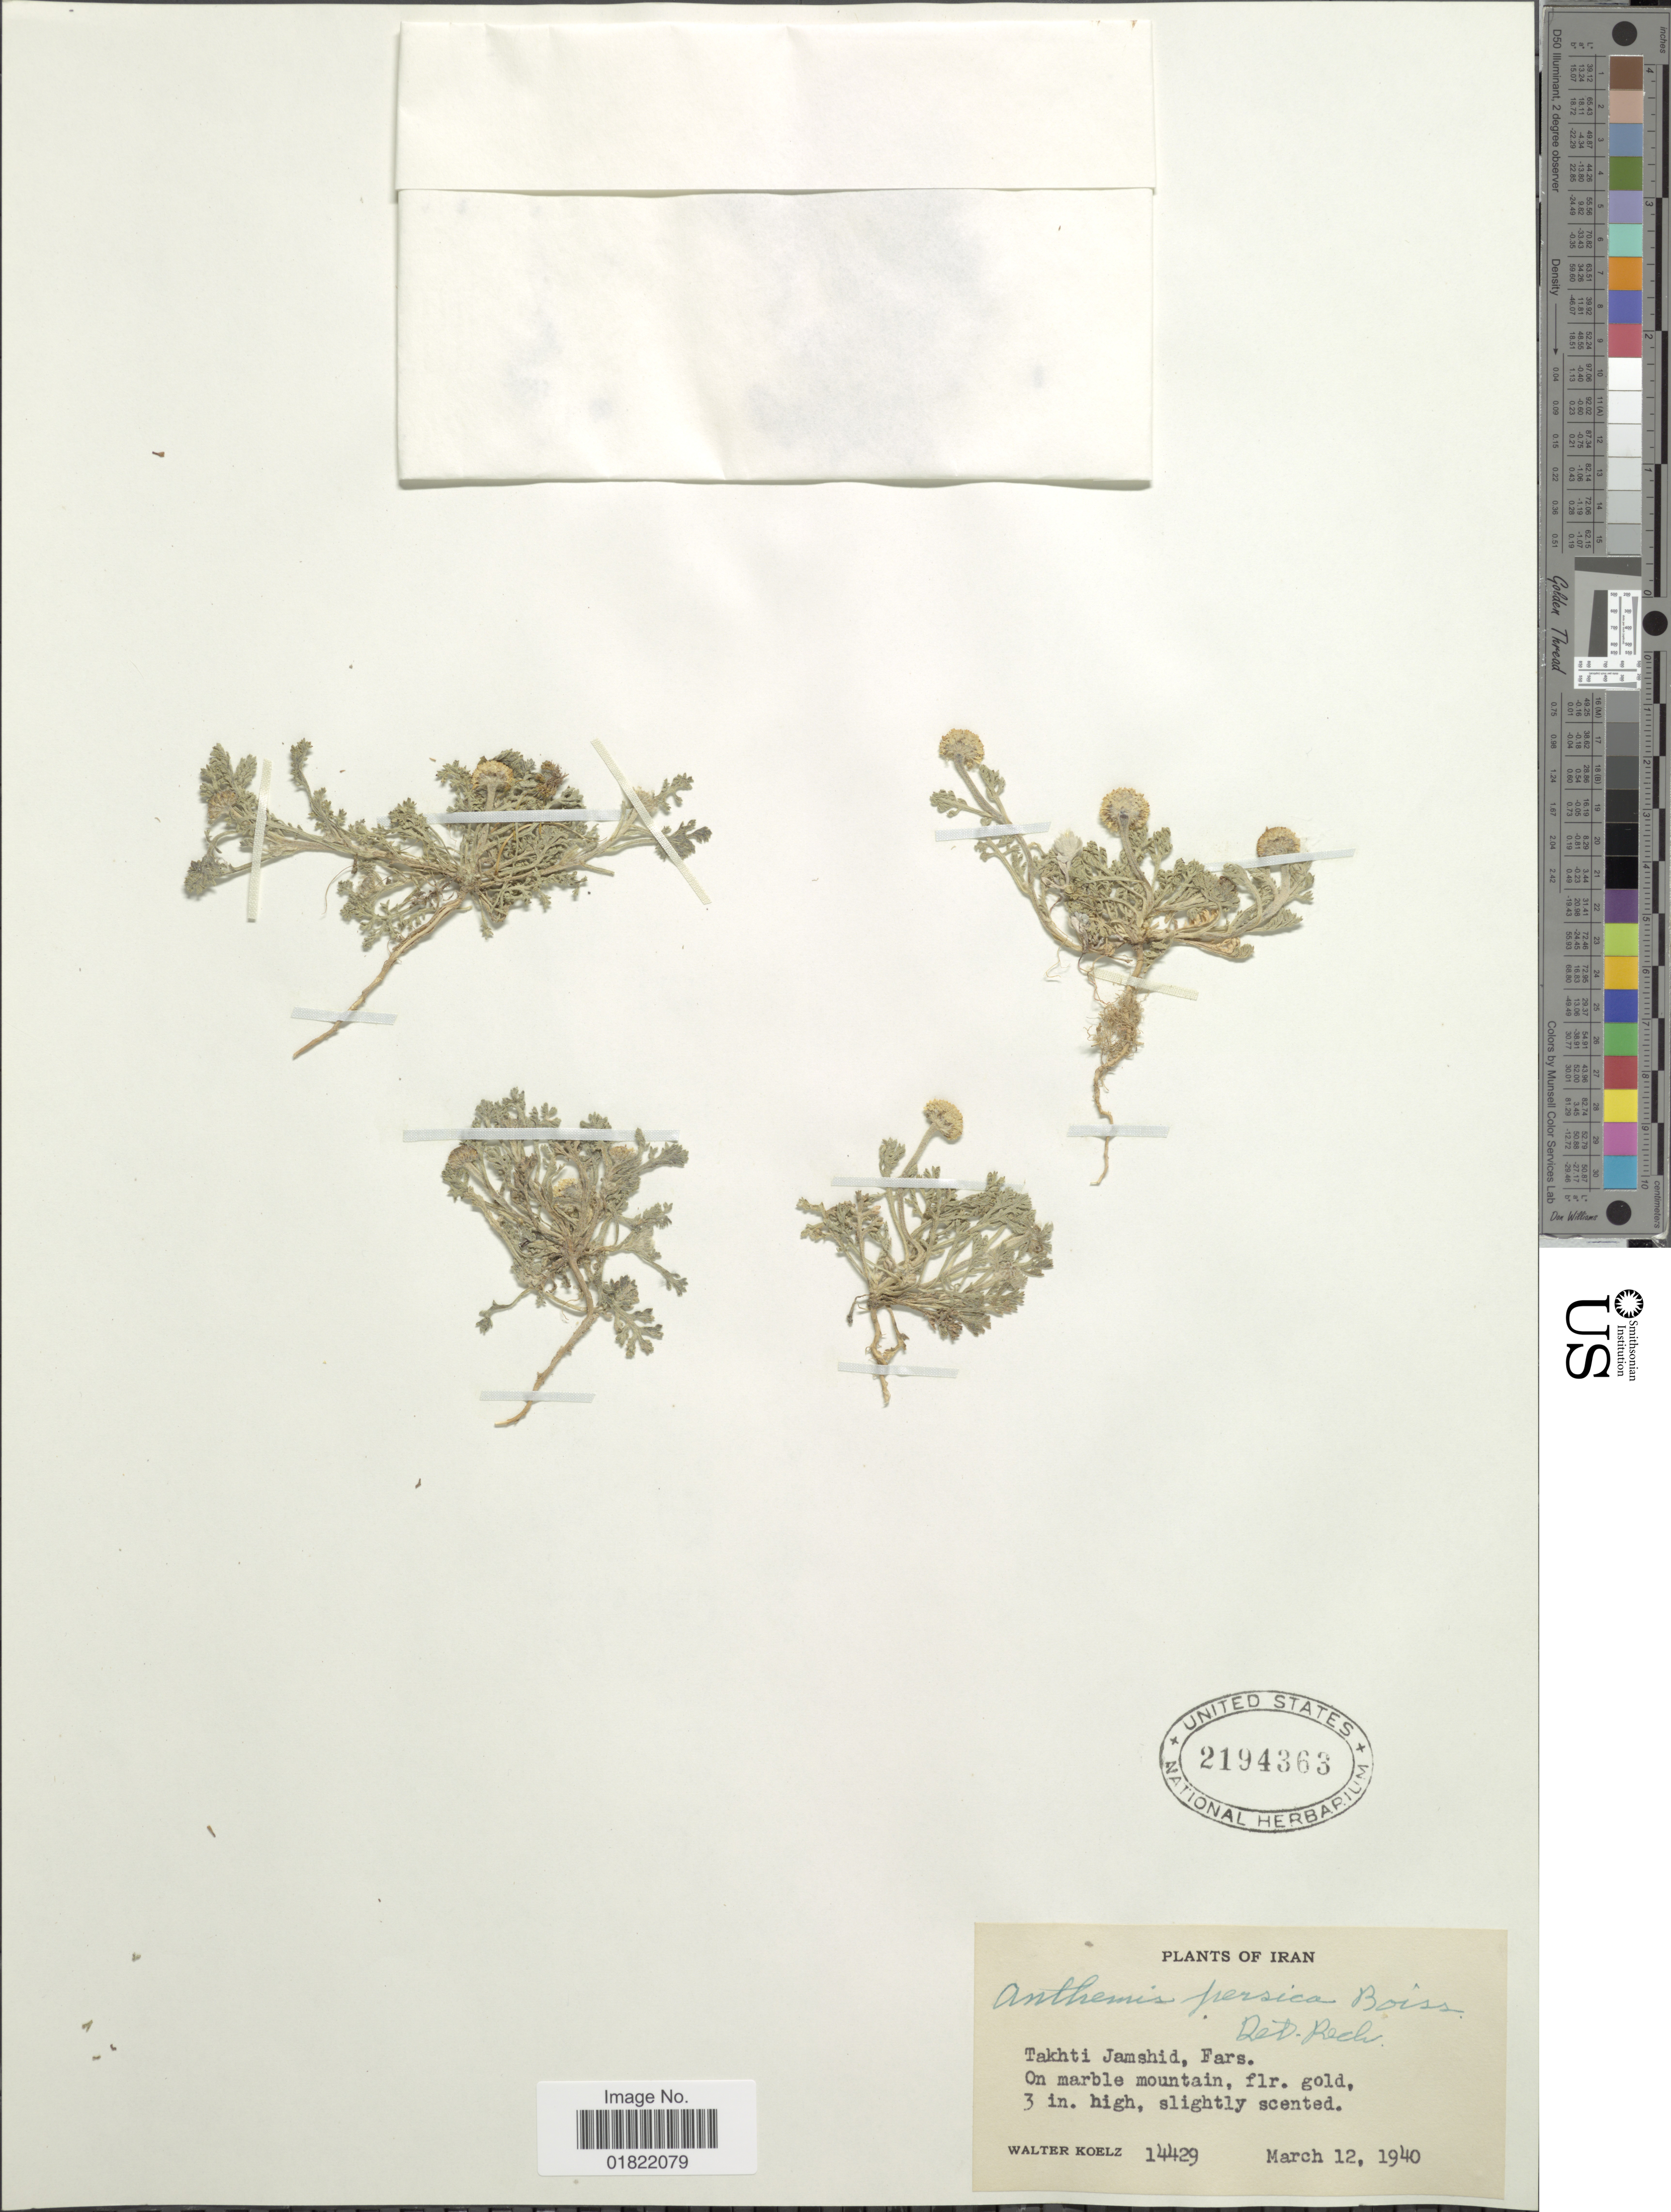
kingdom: Plantae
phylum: Tracheophyta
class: Magnoliopsida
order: Asterales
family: Asteraceae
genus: Anthemis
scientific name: Anthemis persica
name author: Boiss.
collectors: W. N. Koelz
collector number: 14429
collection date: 1940-03-12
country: Iran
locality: Takhti Jamshid, Fars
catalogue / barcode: US 2194363